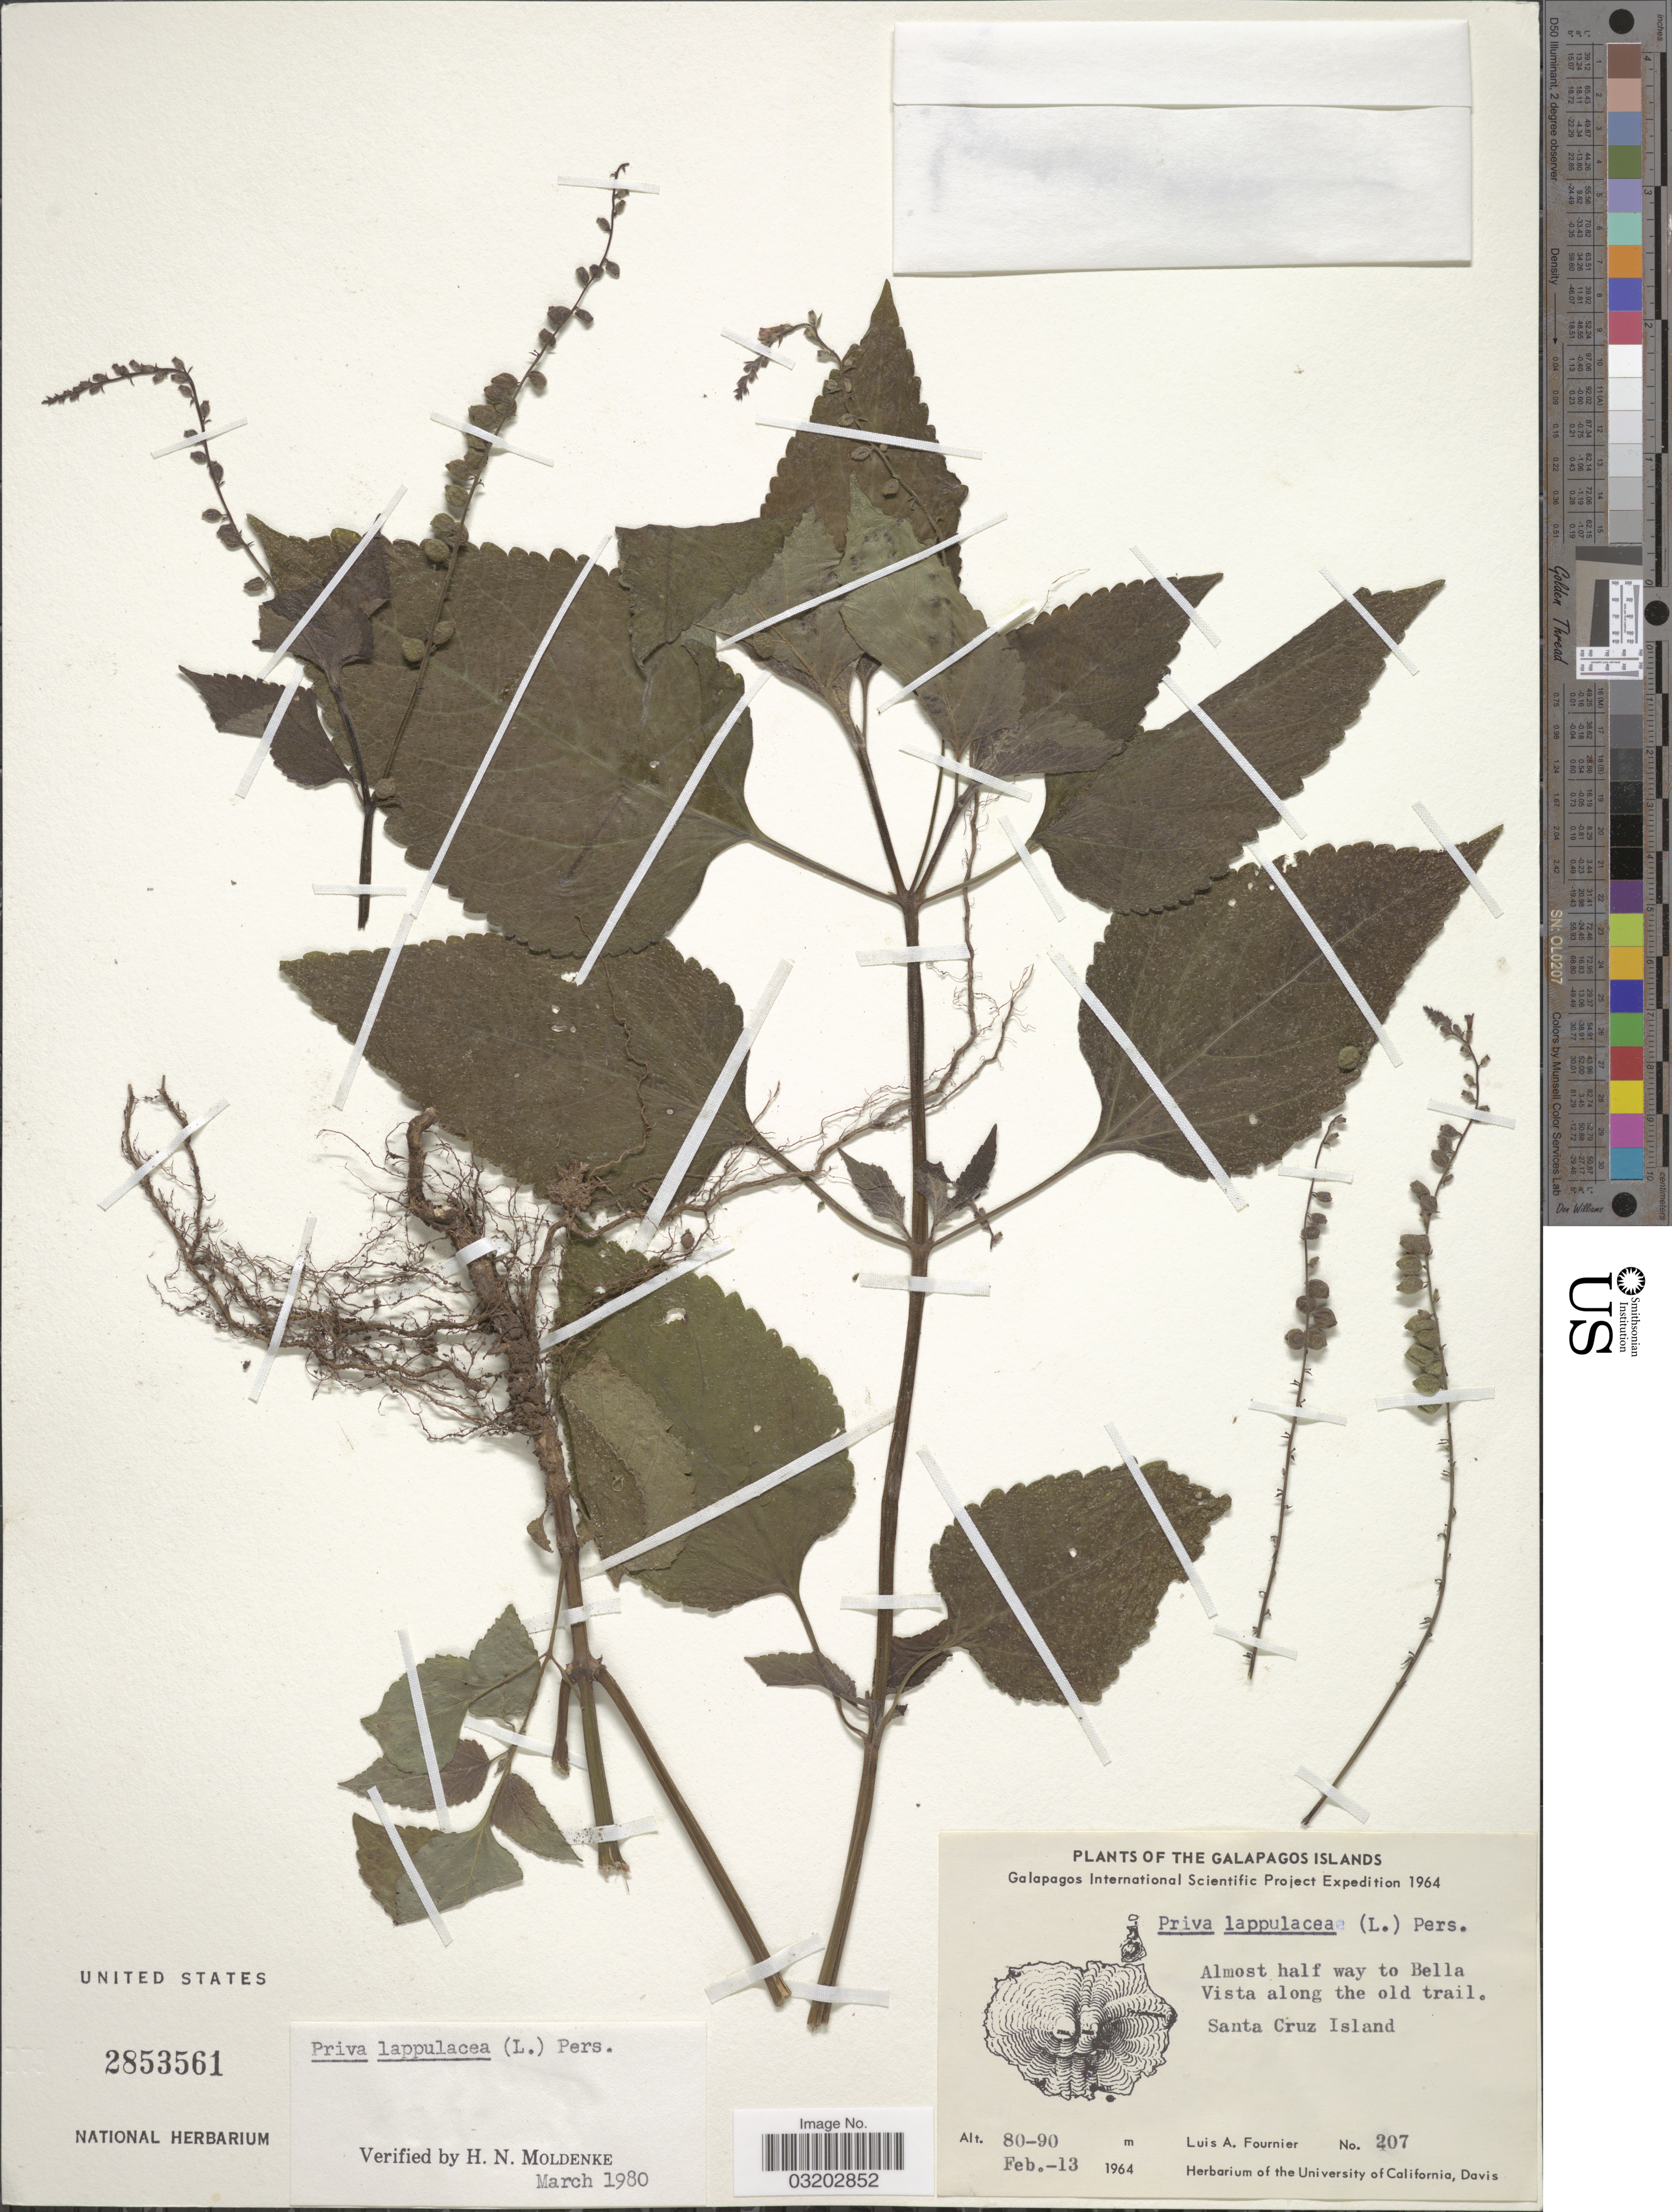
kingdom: Plantae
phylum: Tracheophyta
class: Magnoliopsida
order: Lamiales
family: Verbenaceae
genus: Priva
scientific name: Priva lappulacea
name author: (L.) Pers.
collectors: L. A. Fournier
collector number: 207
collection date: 1964-02-13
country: Ecuador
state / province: Colón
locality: The Galapagos Islands. Alomst half way to Bella Vista along the old trail. Santa Cruz Island.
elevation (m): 80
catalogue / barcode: US 2853561